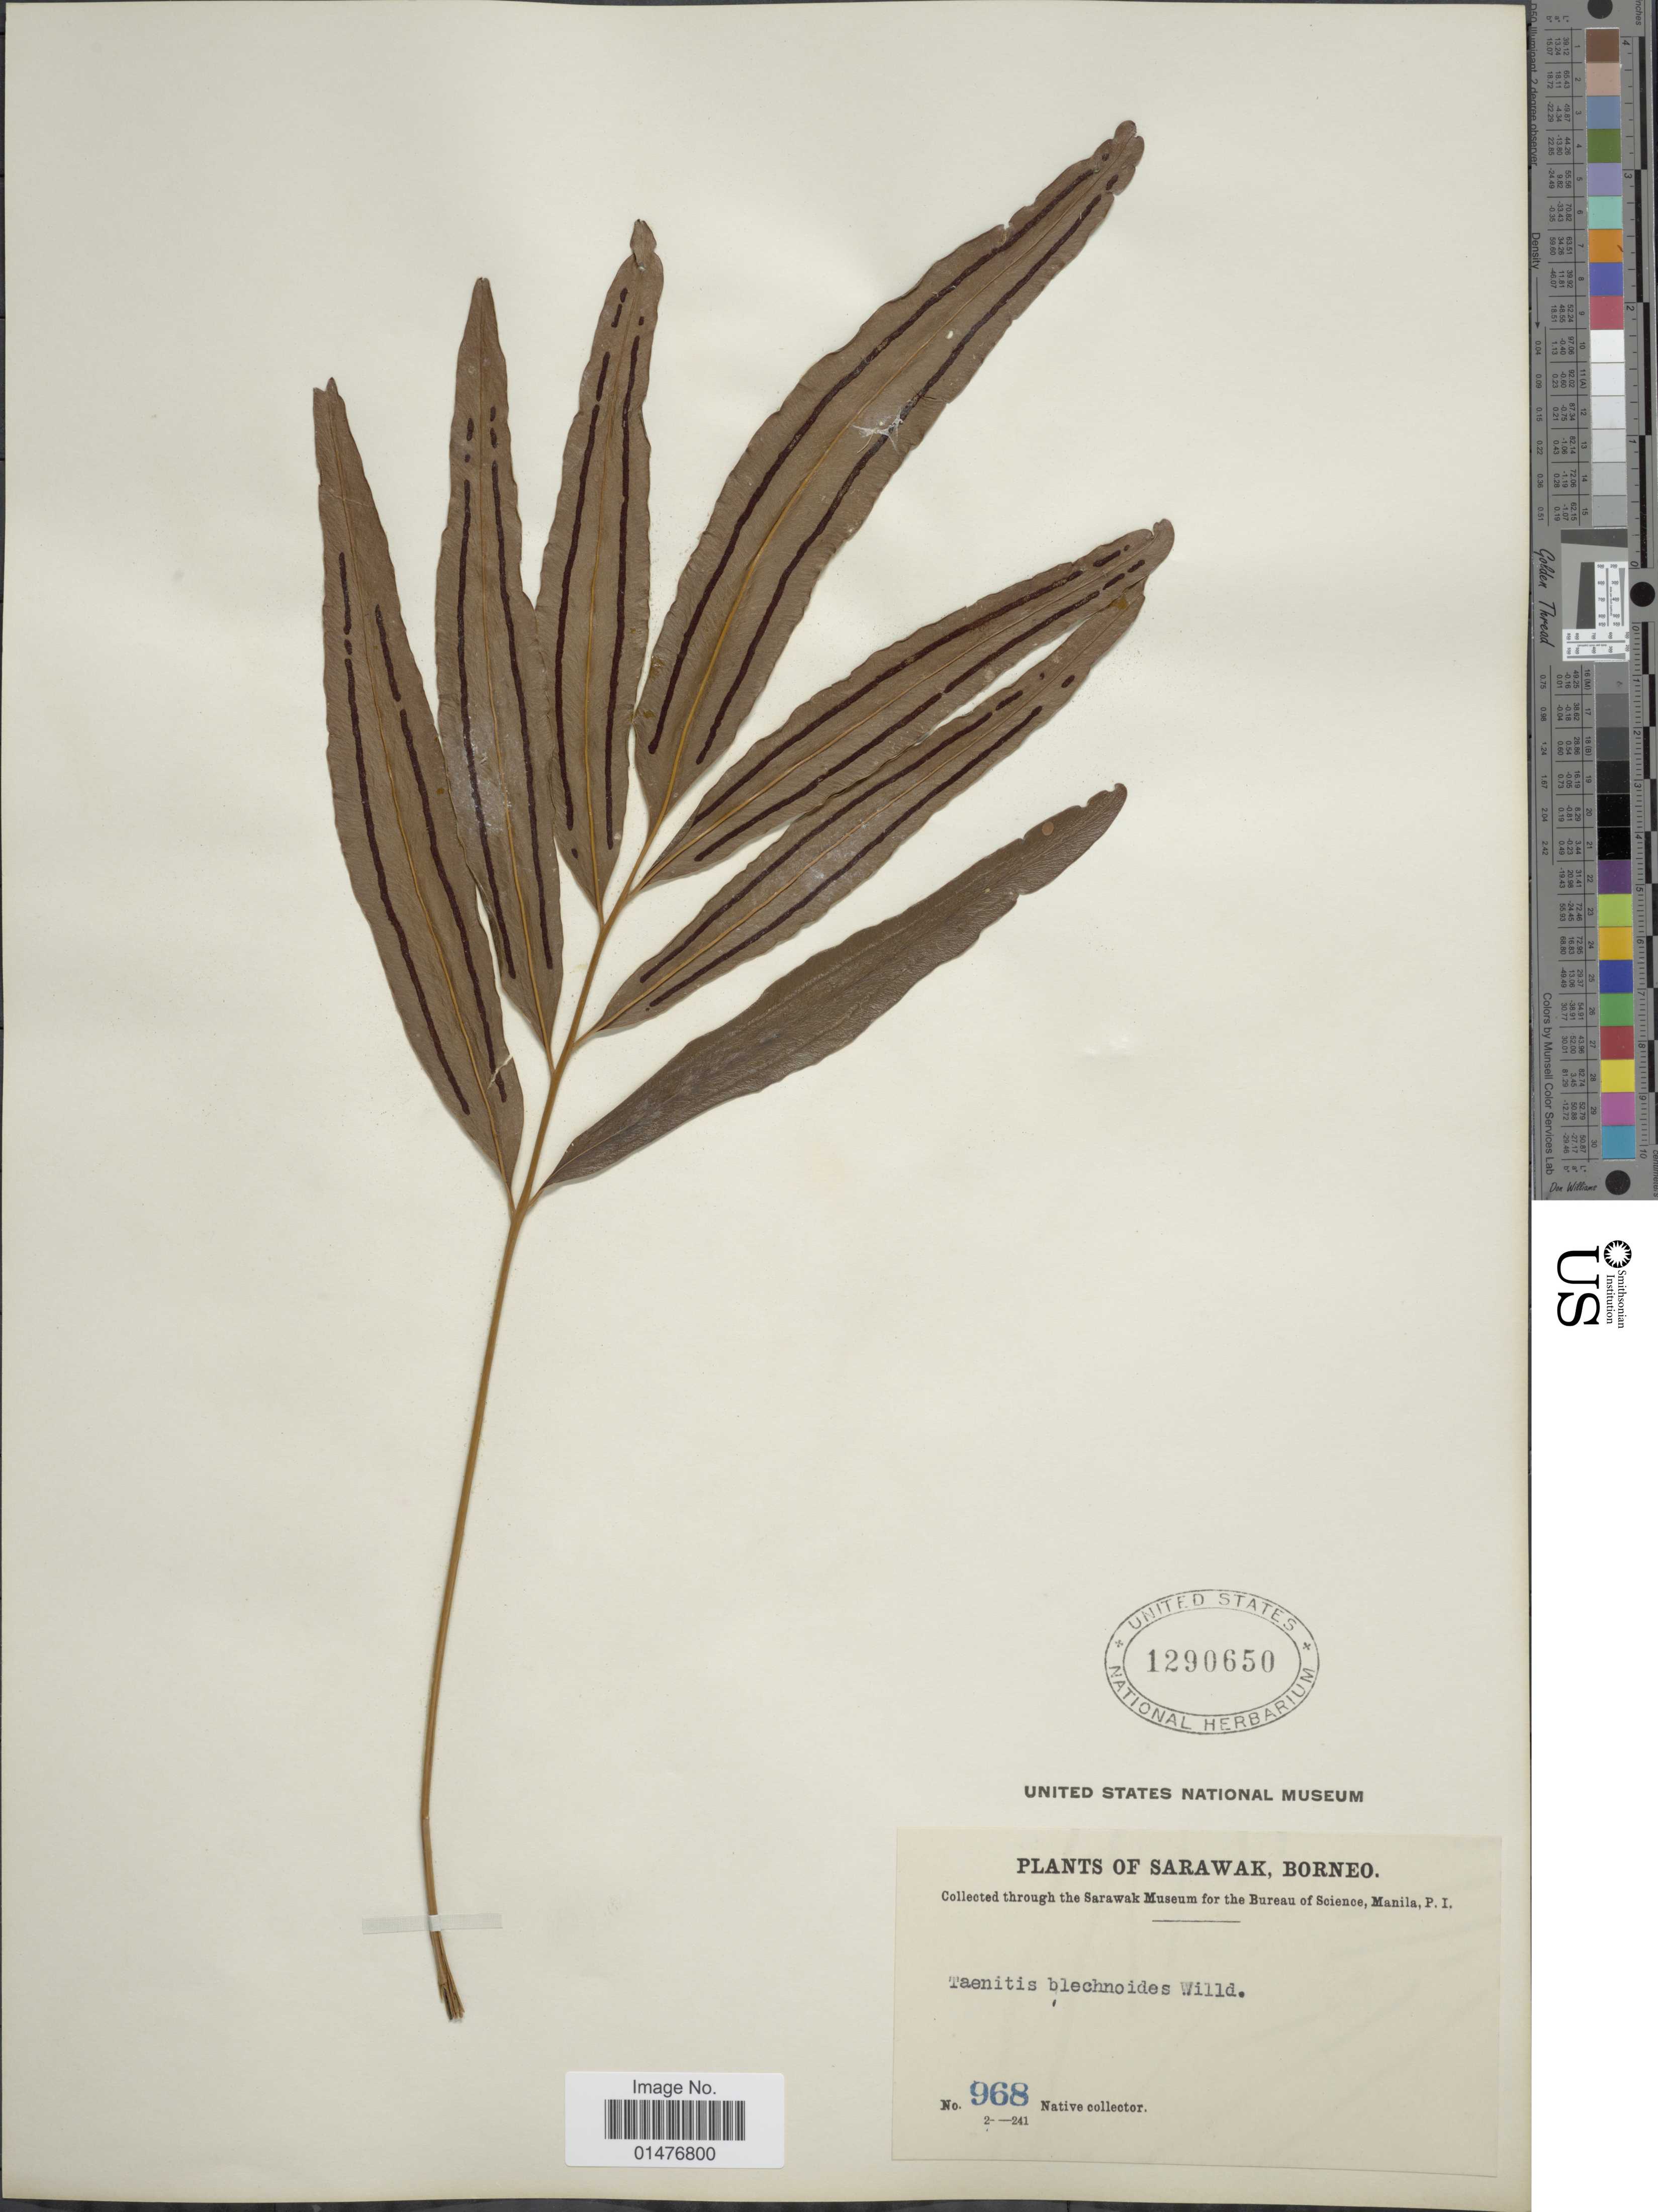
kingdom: Plantae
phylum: Tracheophyta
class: Polypodiopsida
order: Polypodiales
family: Pteridaceae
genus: Taenitis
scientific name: Taenitis blechnoides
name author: (Willd.) Sw.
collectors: F. J. Hermann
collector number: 12605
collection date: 1965-05-01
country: Malaysia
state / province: Sarawak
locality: Sarawak, Borneo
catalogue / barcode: US 2235422